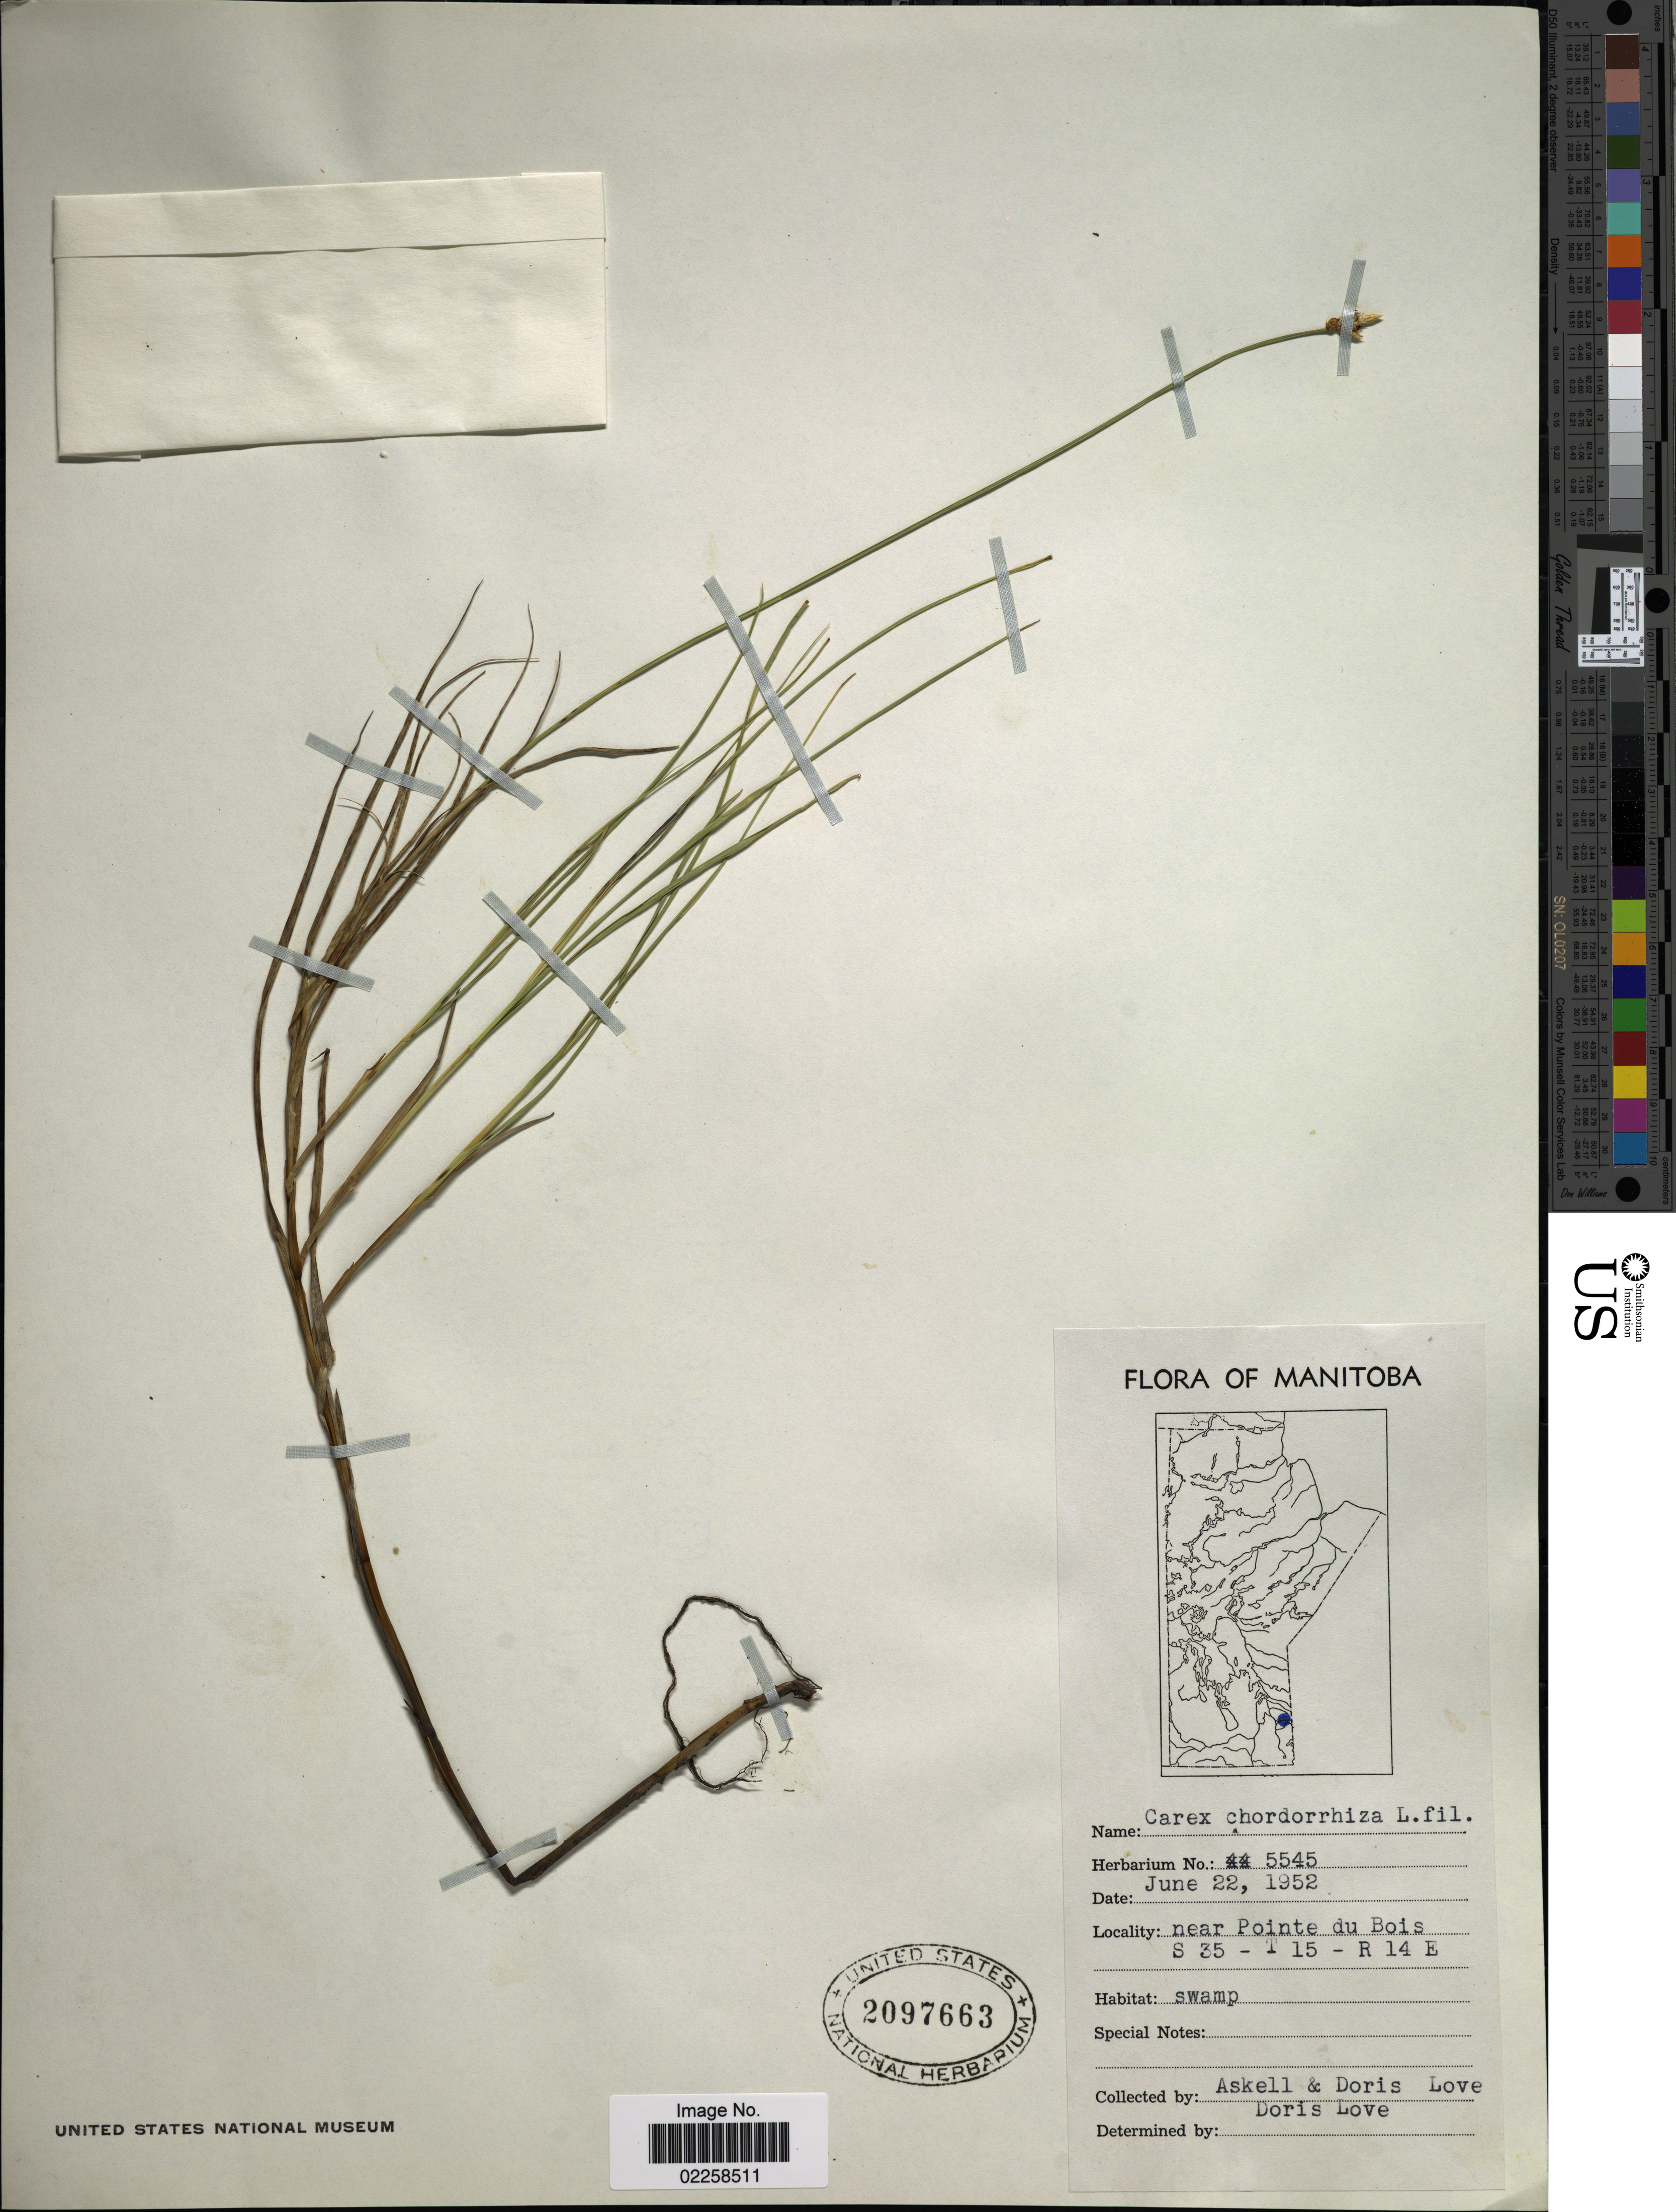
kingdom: Plantae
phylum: Tracheophyta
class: Liliopsida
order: Poales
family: Cyperaceae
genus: Carex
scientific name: Carex chordorrhiza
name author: L. f.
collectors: -. Askell & D. Löve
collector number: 5545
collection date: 1952-06-22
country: Canada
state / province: Manitoba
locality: Near Pointe du Bois, S 35 - T 15 - R 14 E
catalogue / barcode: US 2097663